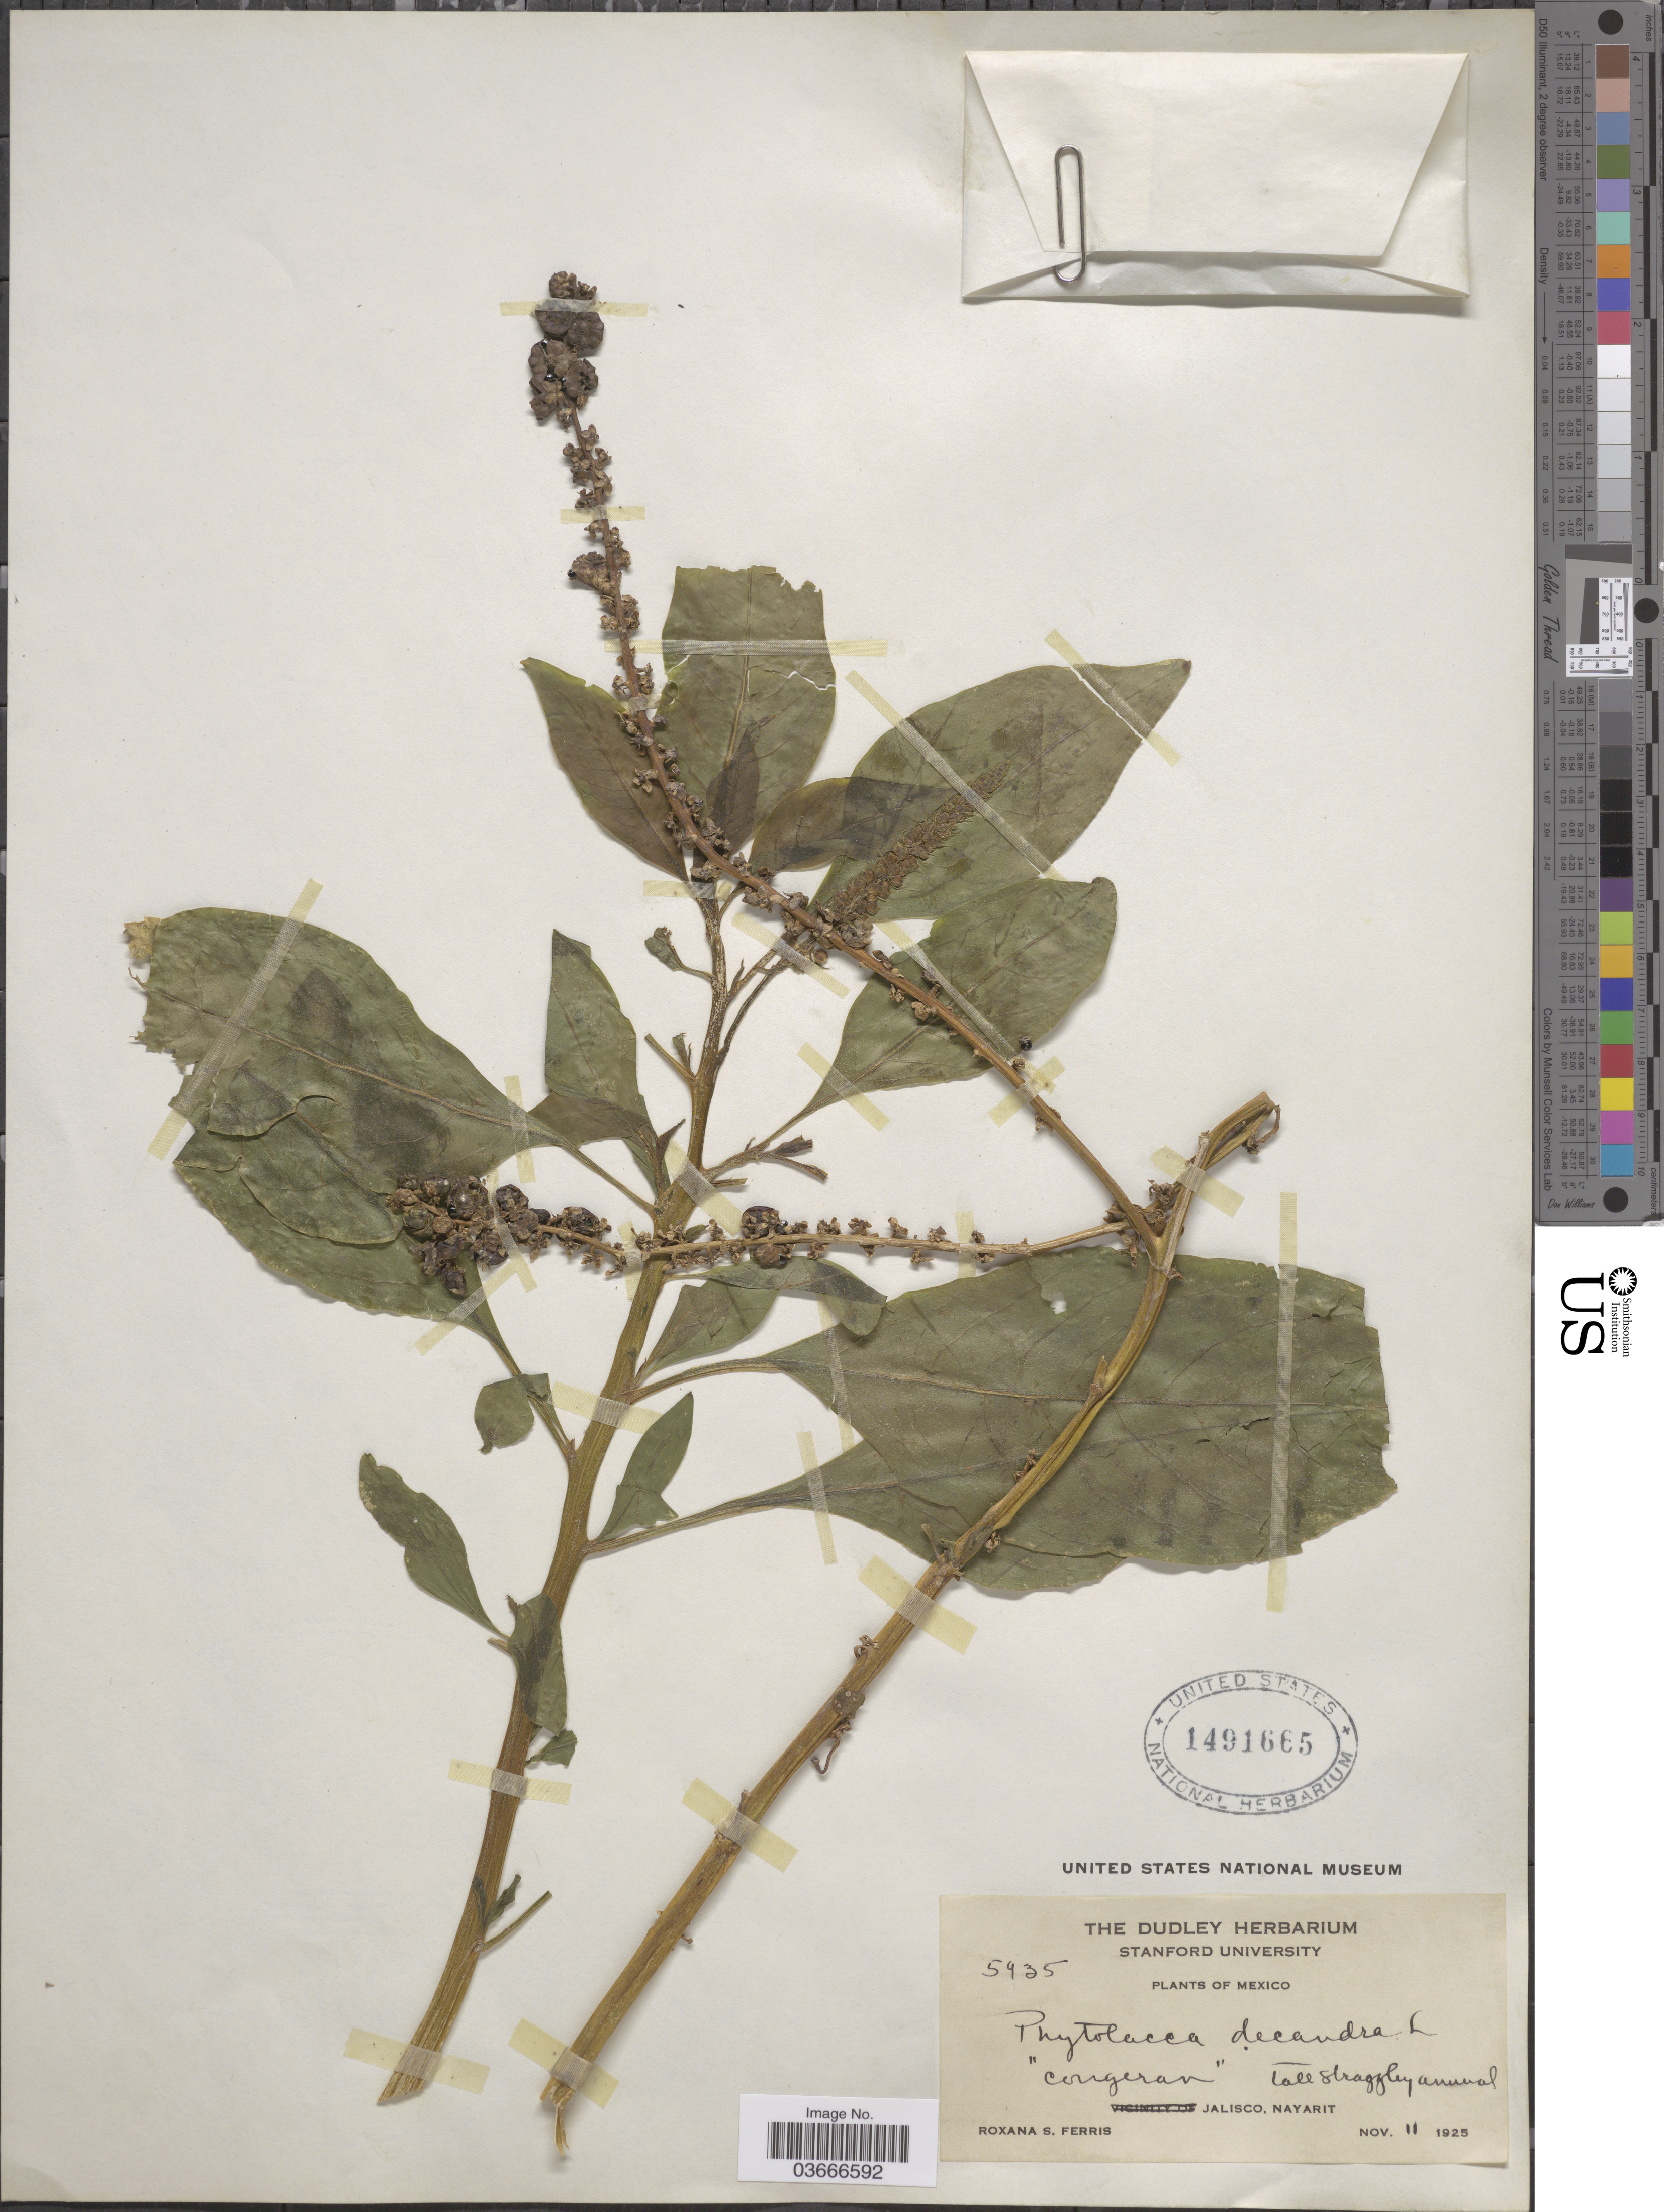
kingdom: Plantae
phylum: Tracheophyta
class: Magnoliopsida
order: Caryophyllales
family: Phytolaccaceae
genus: Phytolacca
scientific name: Phytolacca octandra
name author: L.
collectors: R. S. Ferris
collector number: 5935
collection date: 1925-11-11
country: Mexico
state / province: Nayarit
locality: Jalisco.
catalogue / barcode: US 1491665